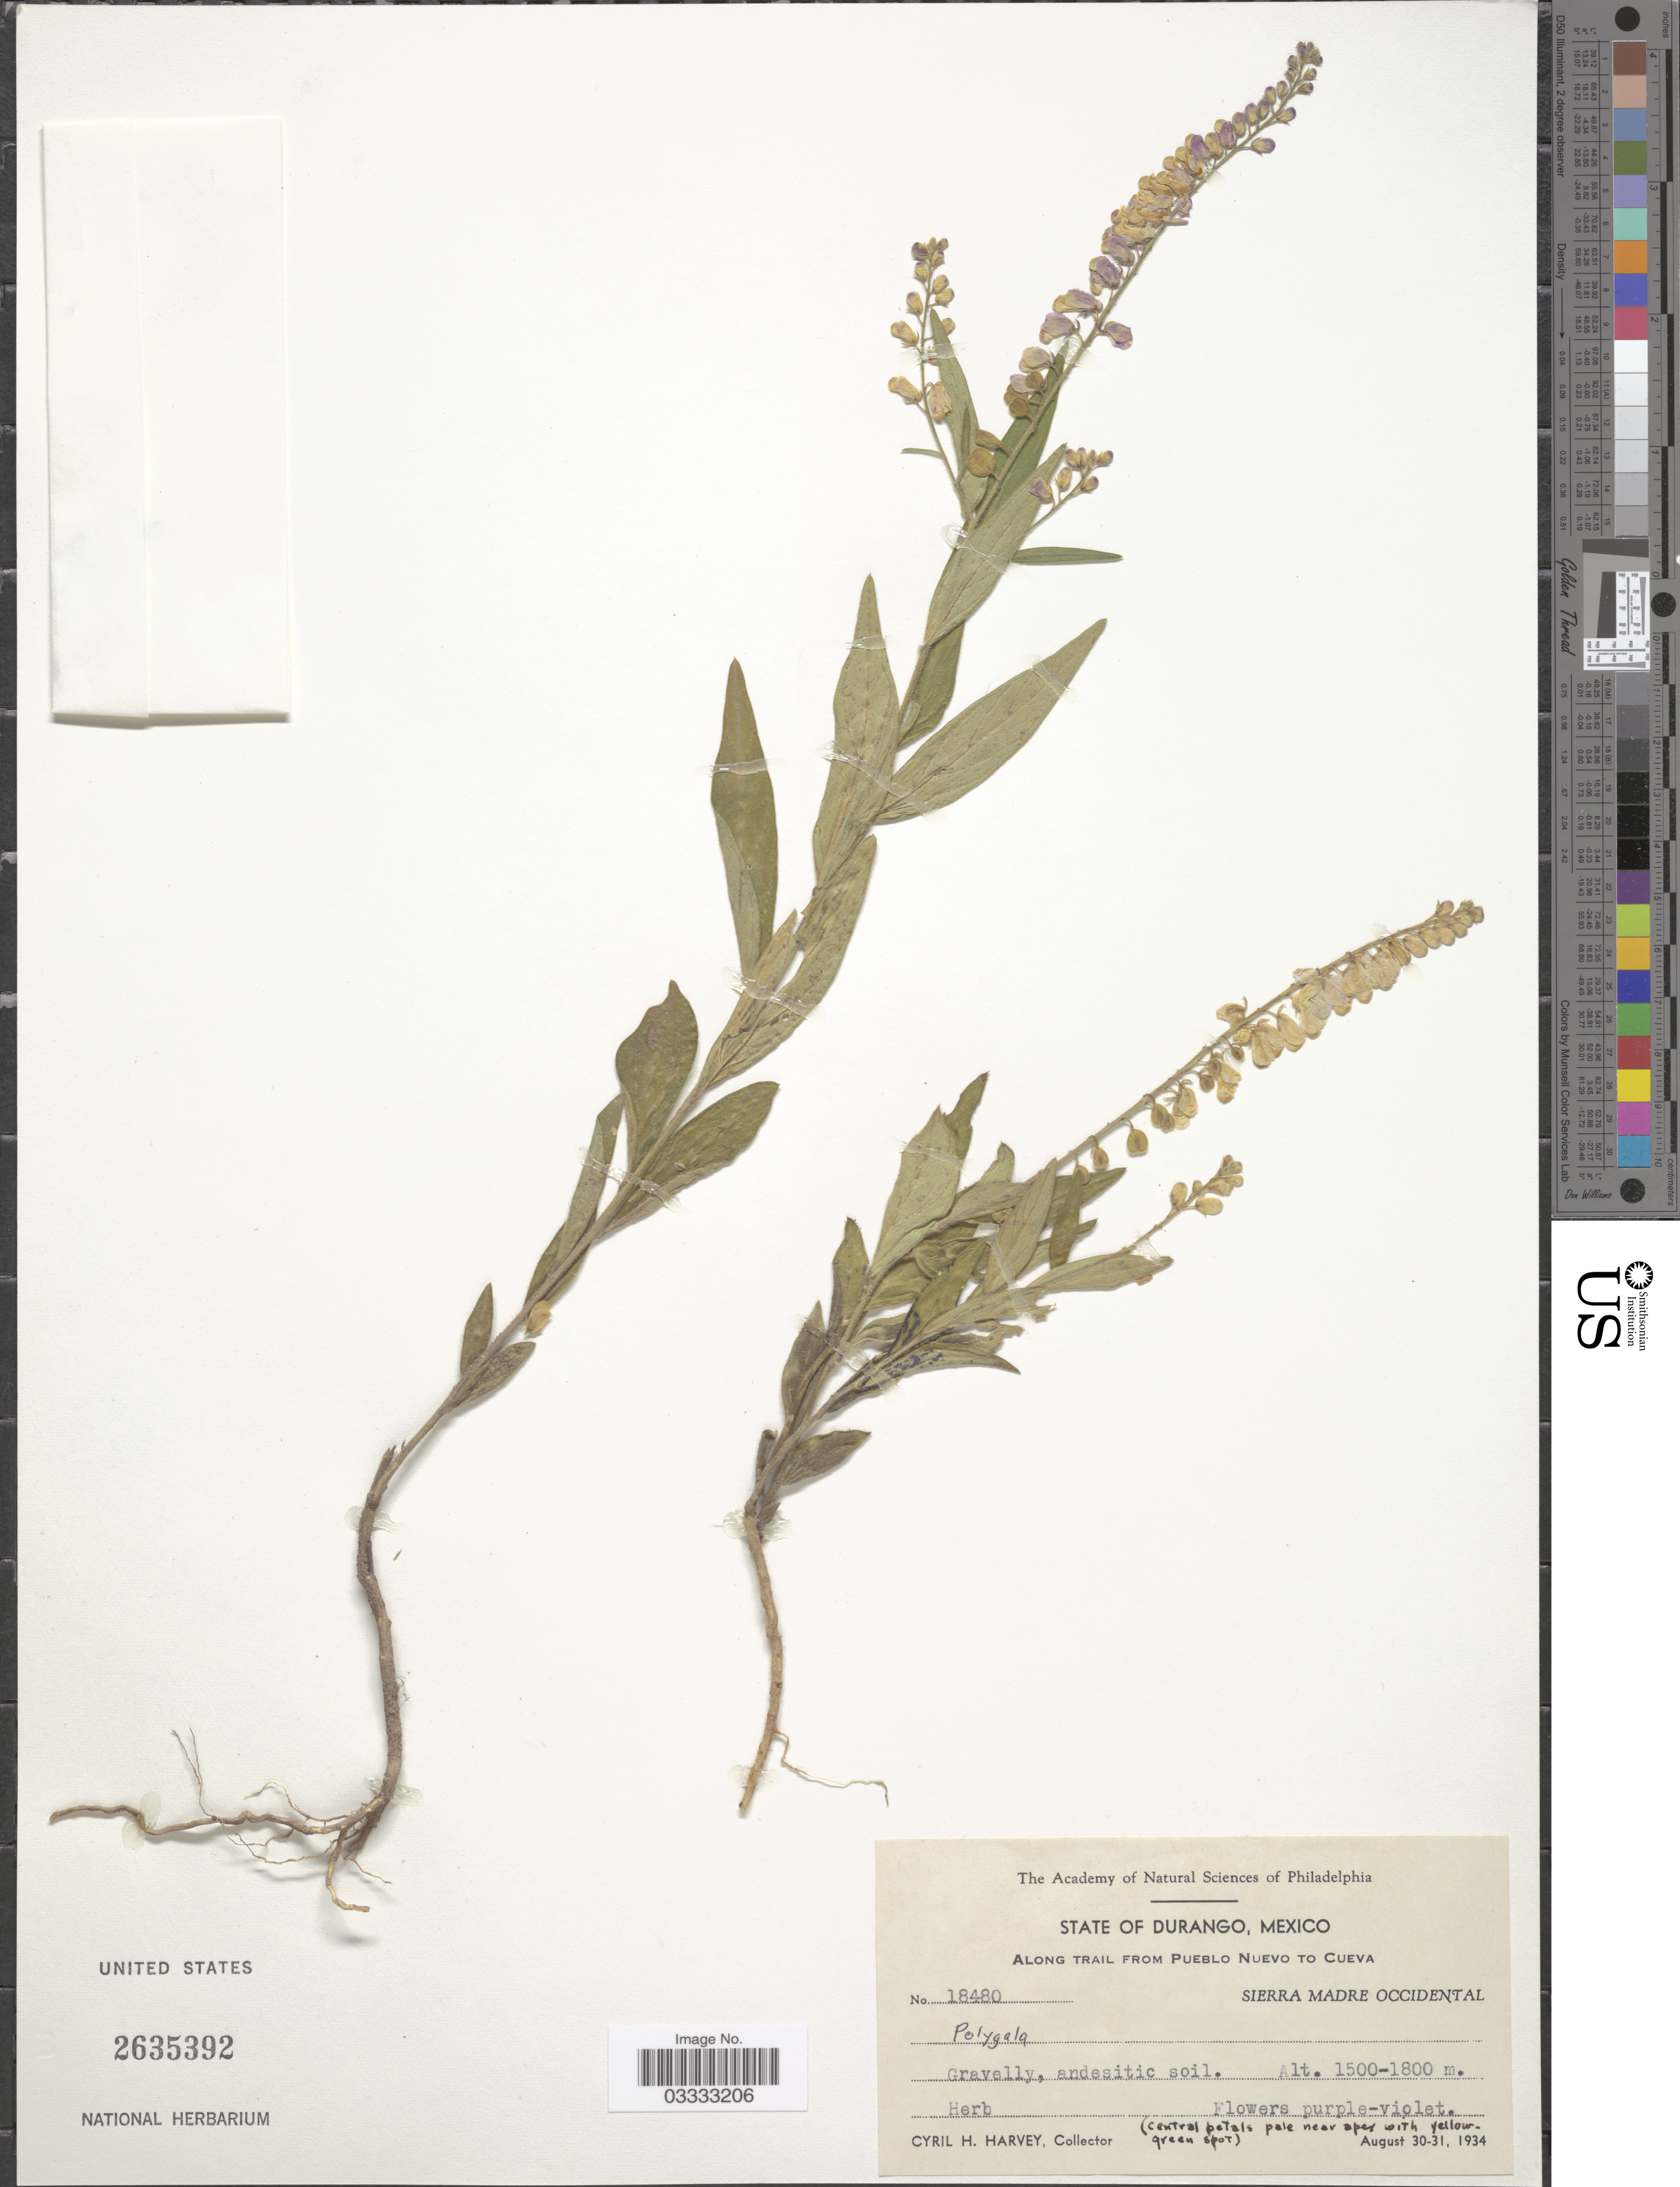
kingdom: Plantae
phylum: Tracheophyta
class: Magnoliopsida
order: Fabales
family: Polygalaceae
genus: Polygala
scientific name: Polygala sp.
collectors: C. H. Harvey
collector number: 18480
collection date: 1934-08-30/1934-08-31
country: Mexico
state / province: Durango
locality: Along trail from Pueblo Nuevo to Cueva. Sierra Madre Occidental.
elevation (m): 1500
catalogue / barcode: US 2635392